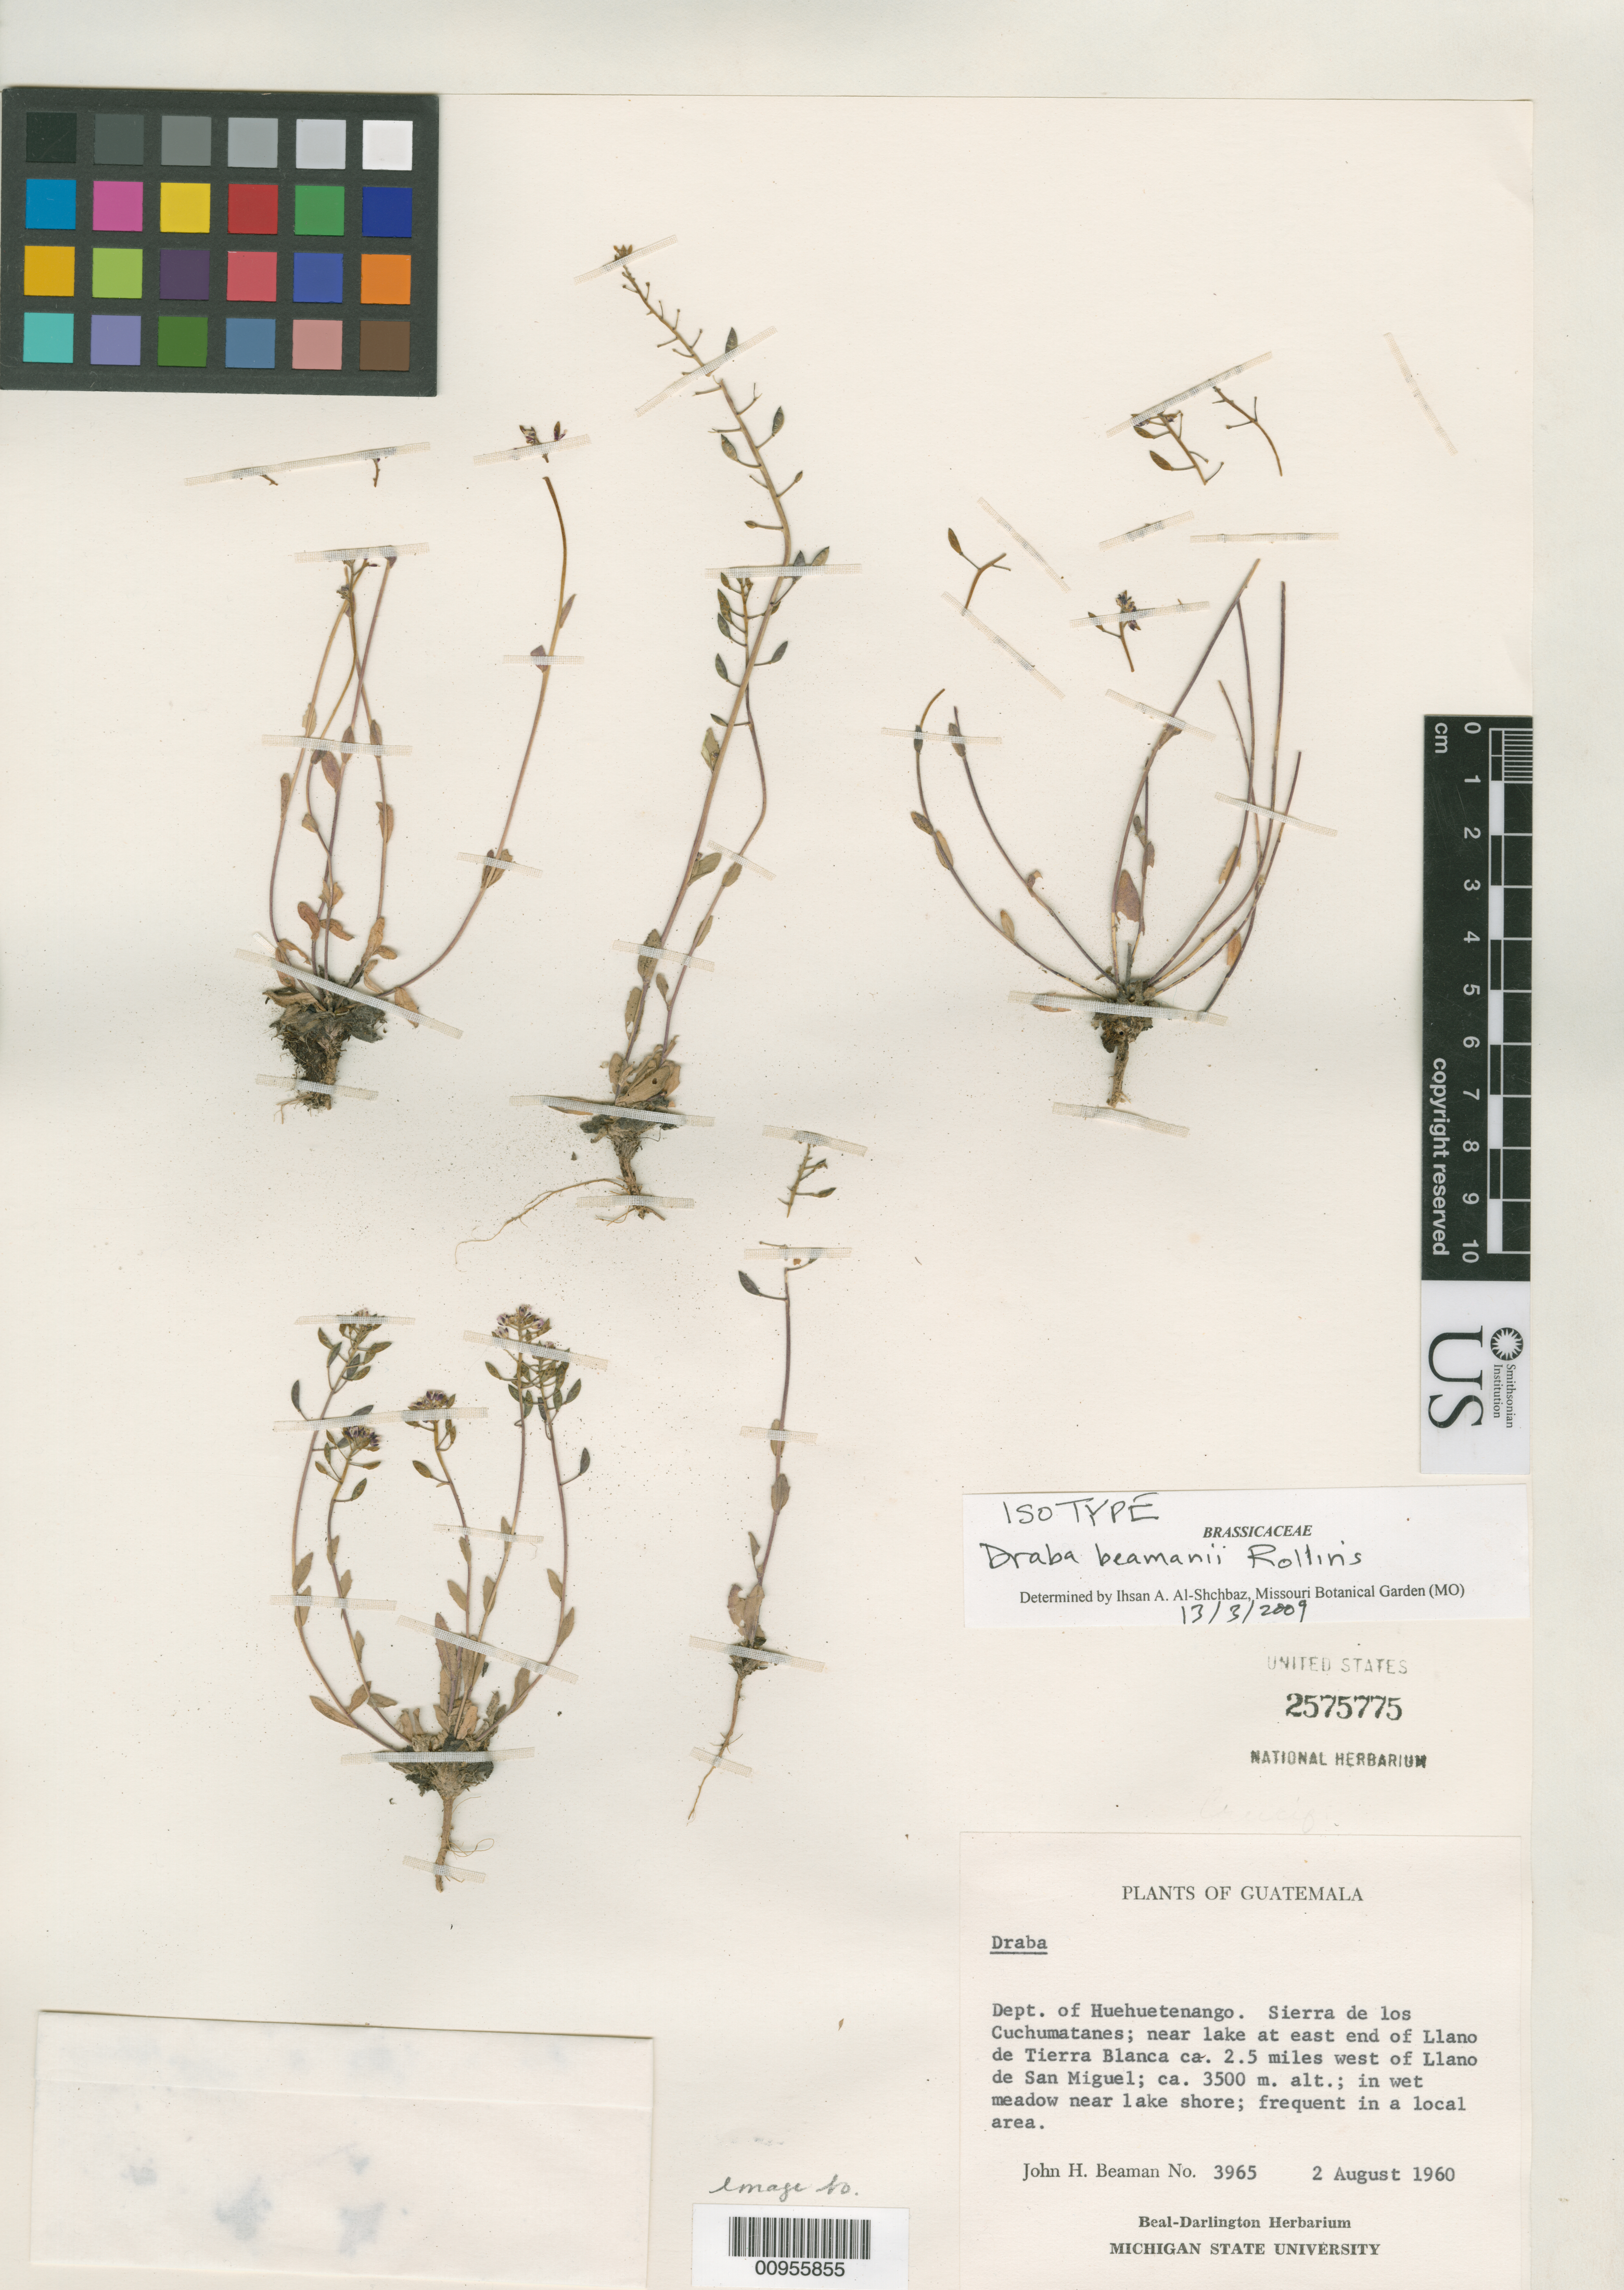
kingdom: Plantae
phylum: Tracheophyta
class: Magnoliopsida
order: Brassicales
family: Brassicaceae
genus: Draba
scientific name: Draba beamanii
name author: Rollins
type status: Isotype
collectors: J. H. Beaman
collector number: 3965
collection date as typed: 02 Aug 1960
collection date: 1960-08-02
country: Guatemala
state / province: Huehuetenango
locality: Dept. of Huehuetenango. Sierra de los Cuchumatanes; near lake at east end of Llano de Tierra Blanca ca. 2.5 miles west of Llano de San Miguel.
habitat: In wet meadow near lake shore.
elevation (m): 3500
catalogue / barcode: US 2575775